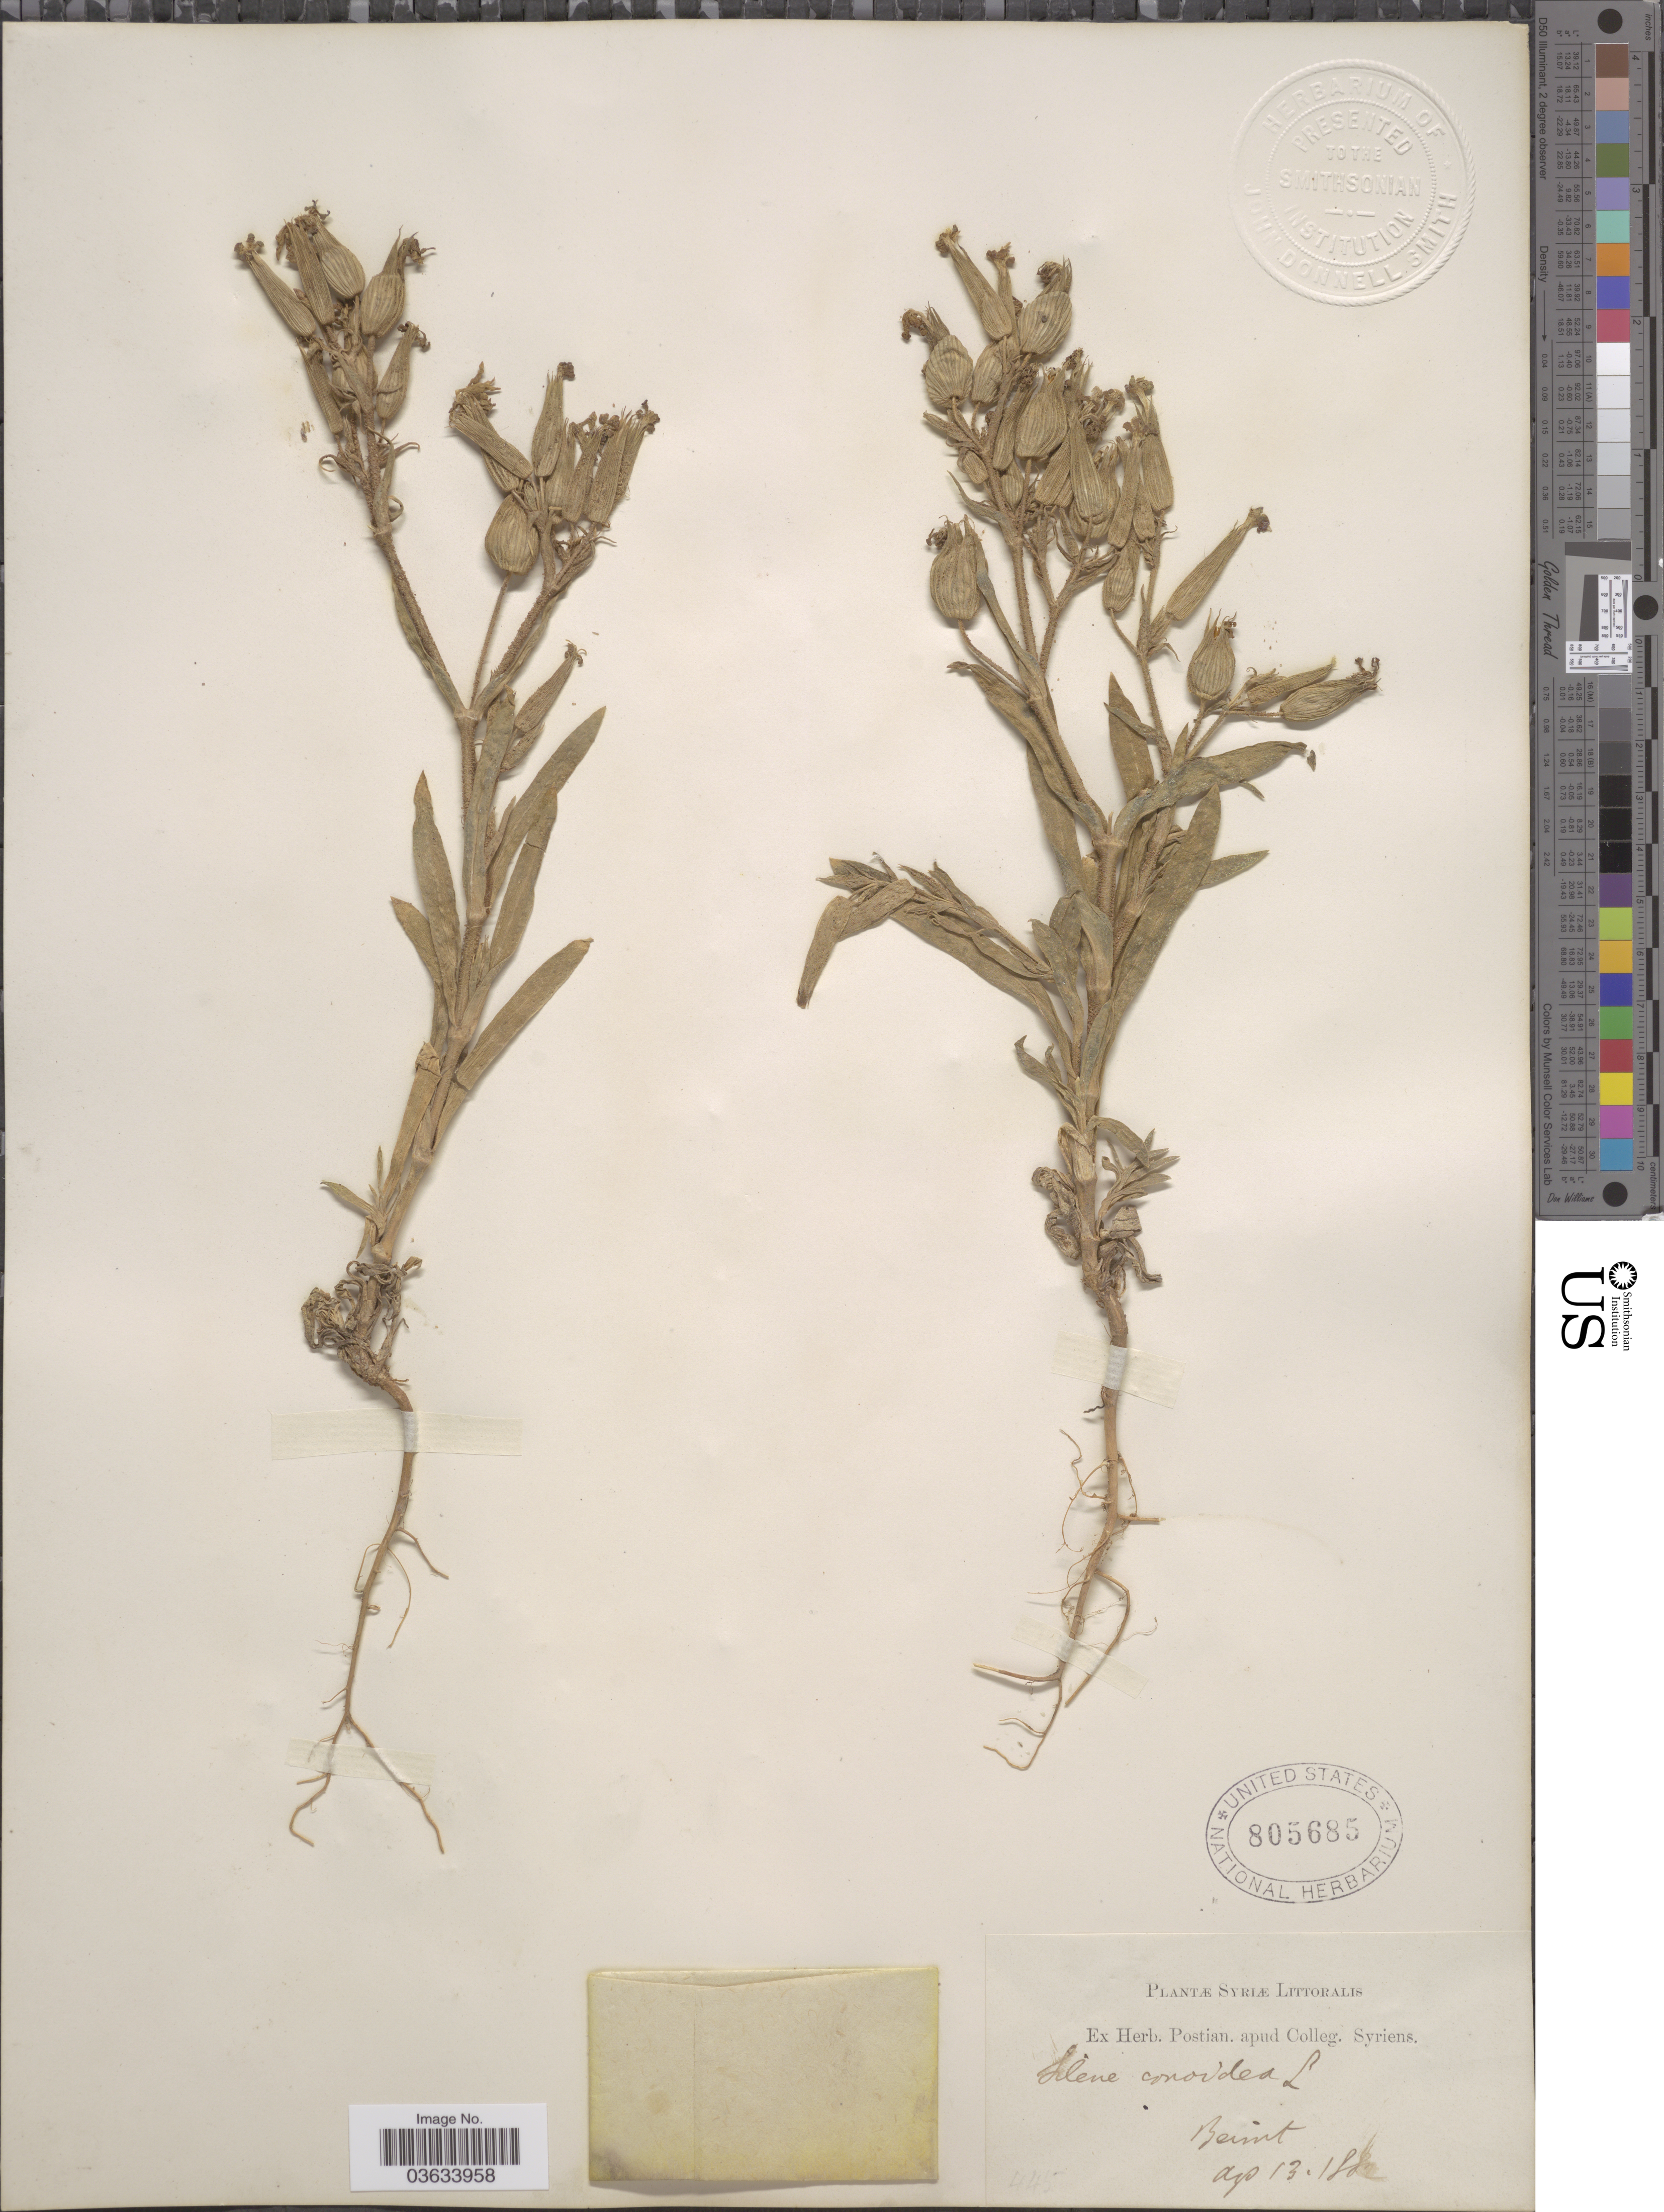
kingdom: Plantae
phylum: Tracheophyta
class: Magnoliopsida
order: Caryophyllales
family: Caryophyllaceae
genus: Silene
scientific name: Silene conoidea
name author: L.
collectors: ex herb. Postian. apud Colleg. Syriens. Protest. USE "Fannie P. A. Shepard" (10308853) AS PRIMARY COLLECTOR INSTEAD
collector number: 445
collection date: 1882-08-13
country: Lebanon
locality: Syriæ Littoralis. Beirut.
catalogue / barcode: US 805685